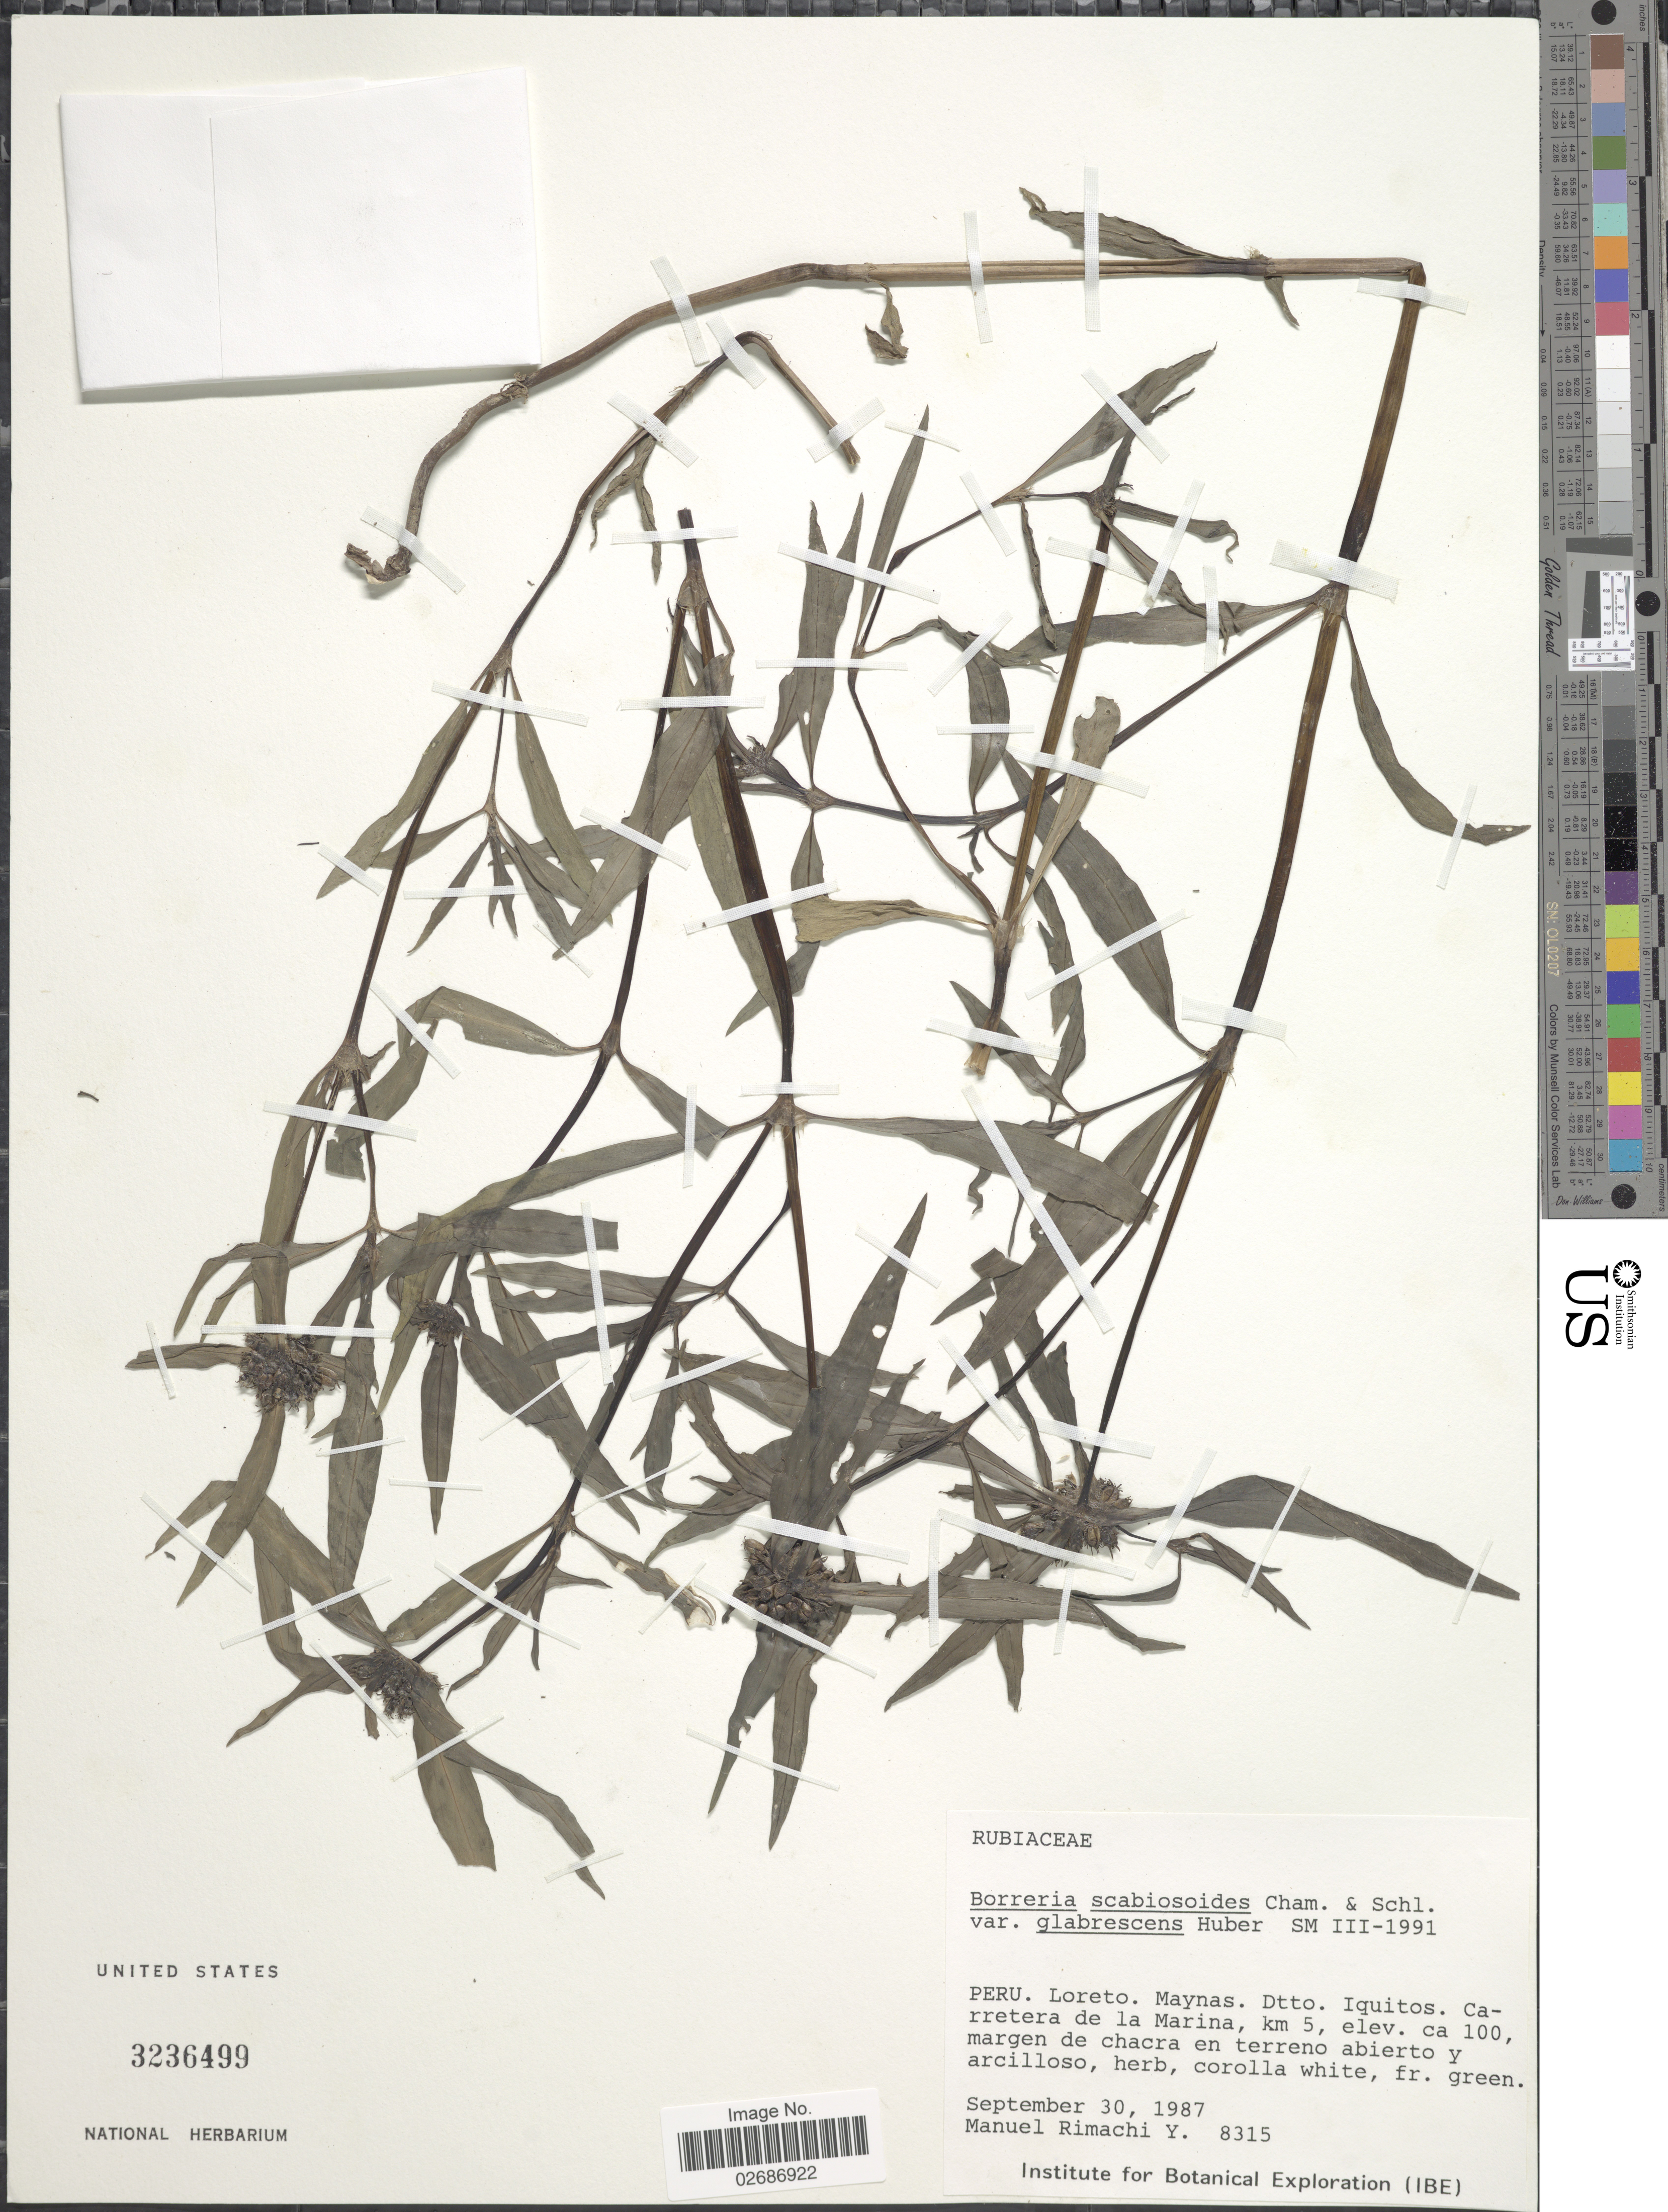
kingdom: Plantae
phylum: Tracheophyta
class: Magnoliopsida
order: Gentianales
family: Rubiaceae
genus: Borreria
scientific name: Borreria scabiosoides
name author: Cham. & Schltdl.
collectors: M. Rimachi Y.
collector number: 8315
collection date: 1987-09-30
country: Peru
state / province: Loreto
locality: Maynas, Dtto. Iquitos, Carretera de la Marina, km 5, margen de chacra en terreno abierto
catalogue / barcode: US 3236499